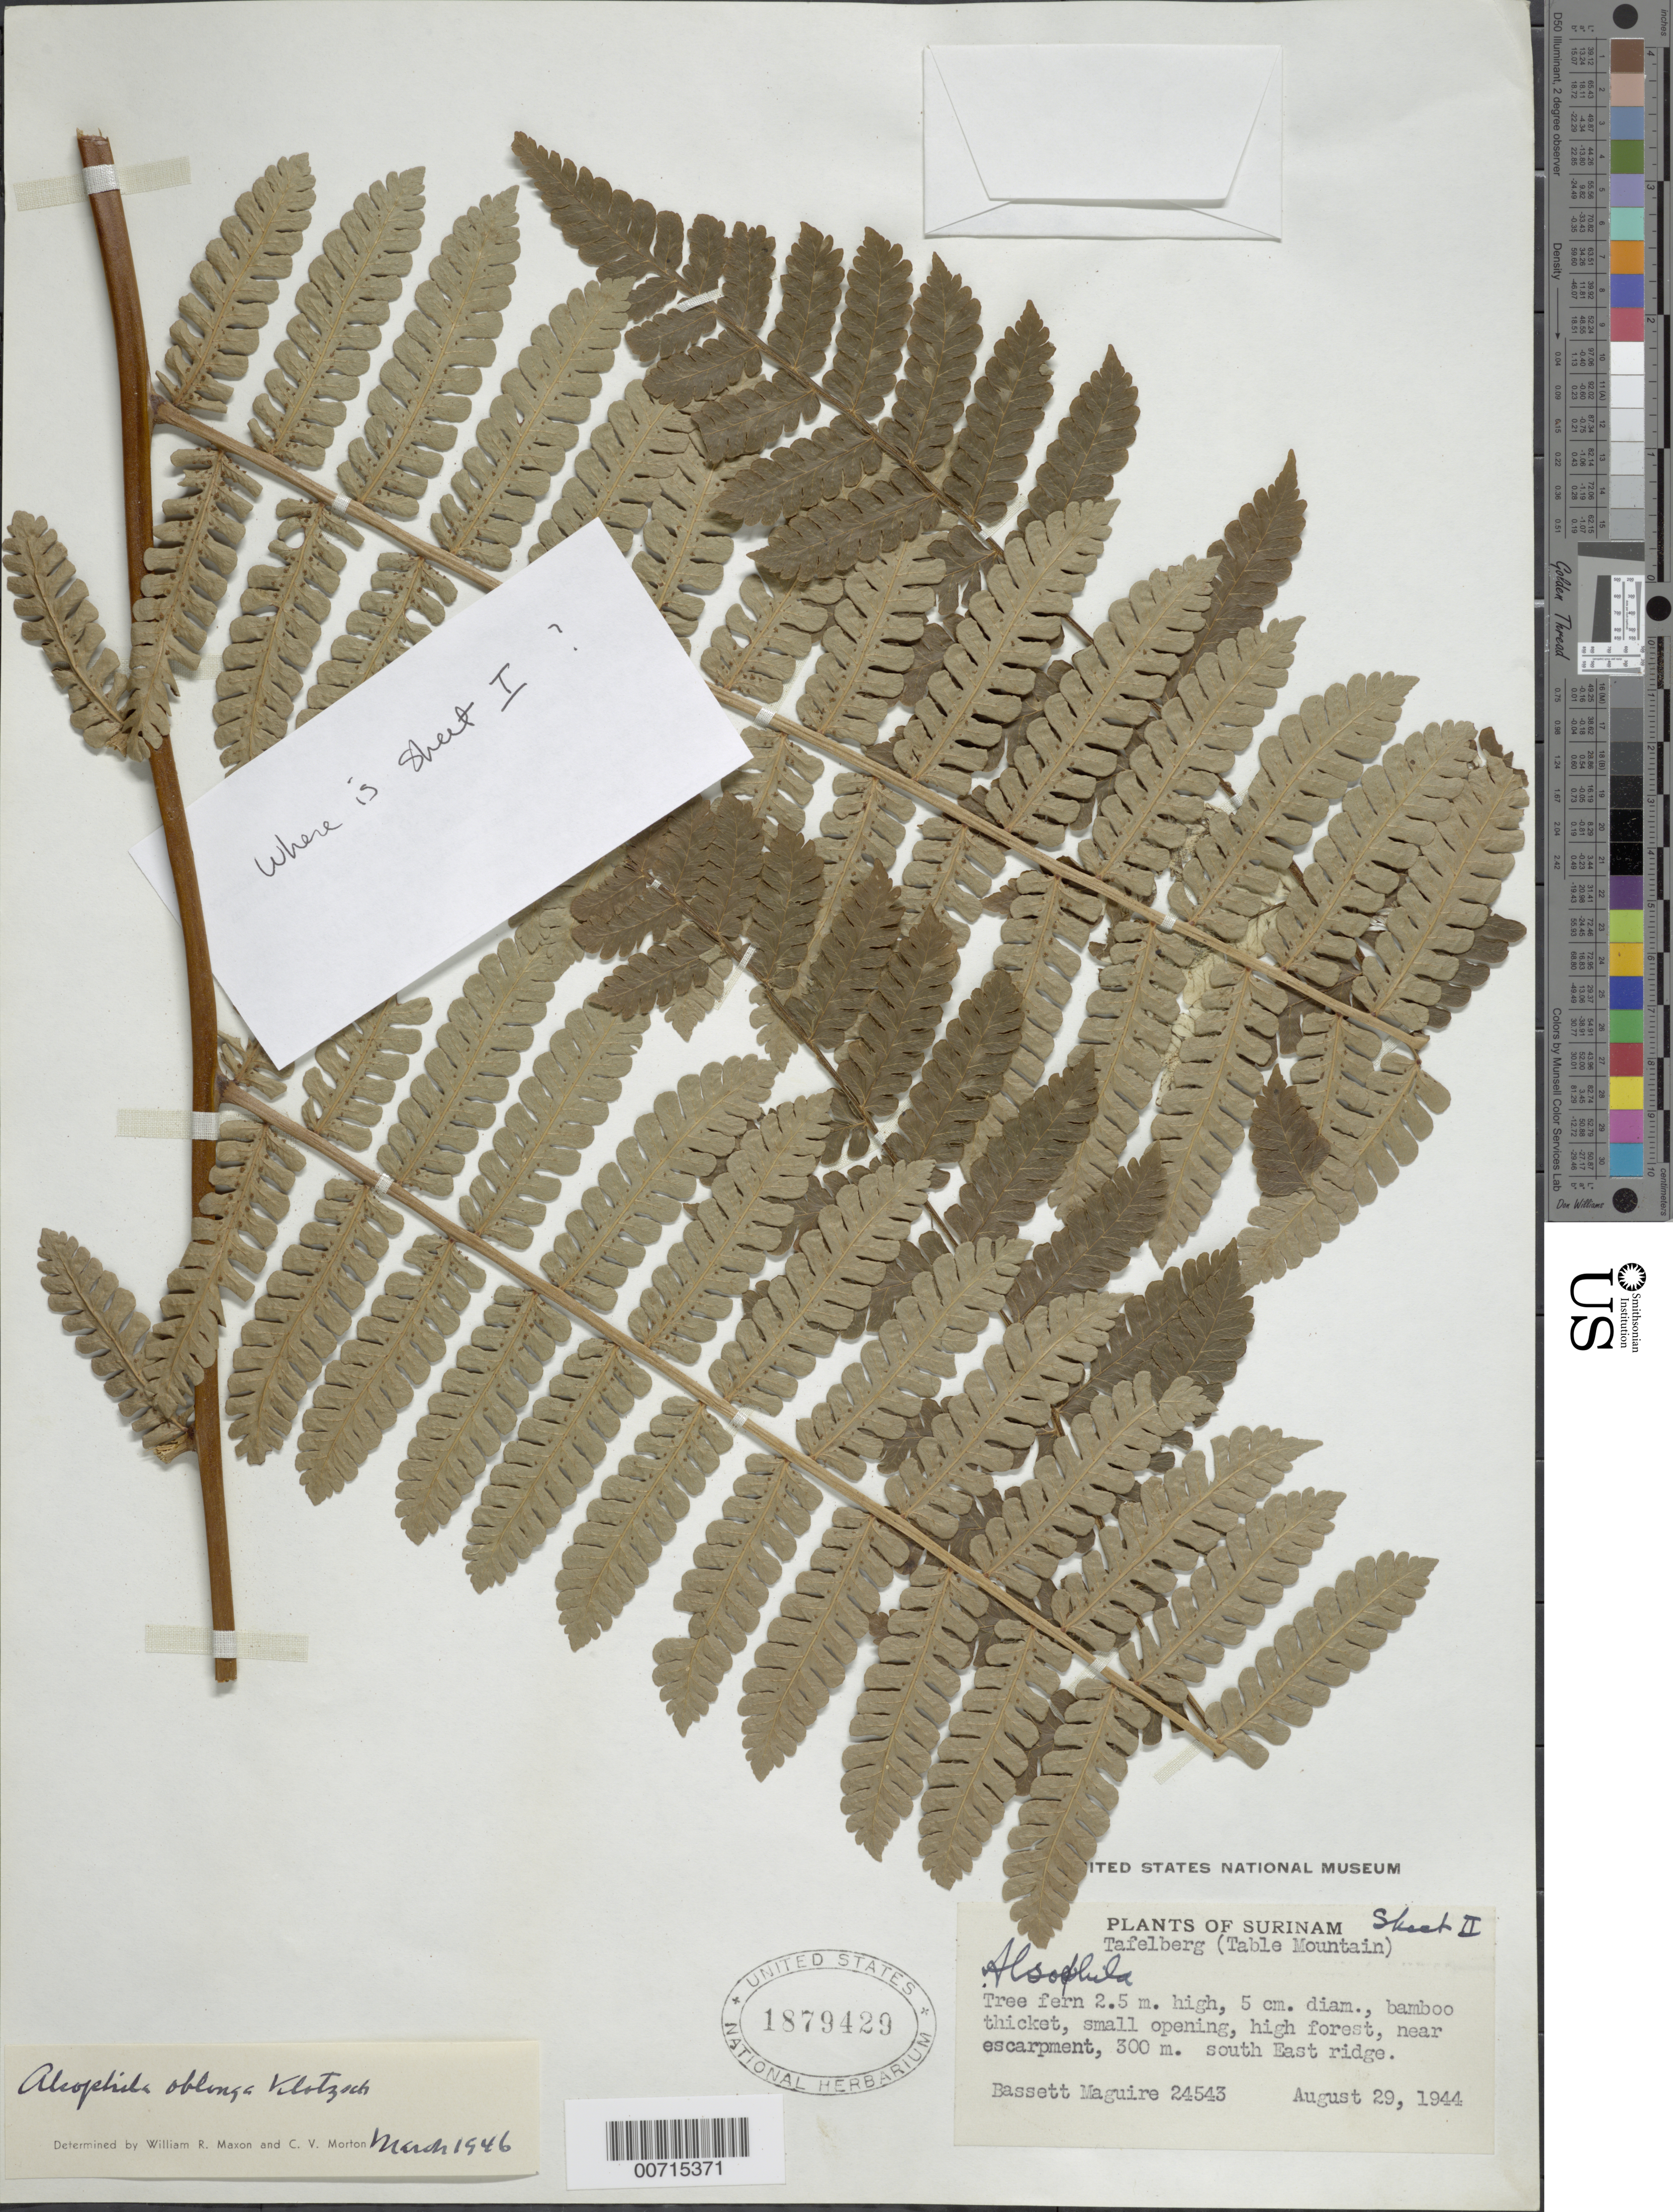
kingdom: Plantae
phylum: Tracheophyta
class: Polypodiopsida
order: Cyatheales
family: Cyatheaceae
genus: Cyathea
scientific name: Cyathea pungens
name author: (Willd.) Domin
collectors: B. Maguire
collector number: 24543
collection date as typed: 29-Aug-44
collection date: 1944-08-29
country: Suriname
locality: Tafelberg (Table Mountain), East Ridge, 300 m S of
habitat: Bamboo thicket, small opening, high forest, near escarpment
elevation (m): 300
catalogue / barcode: US 1879429